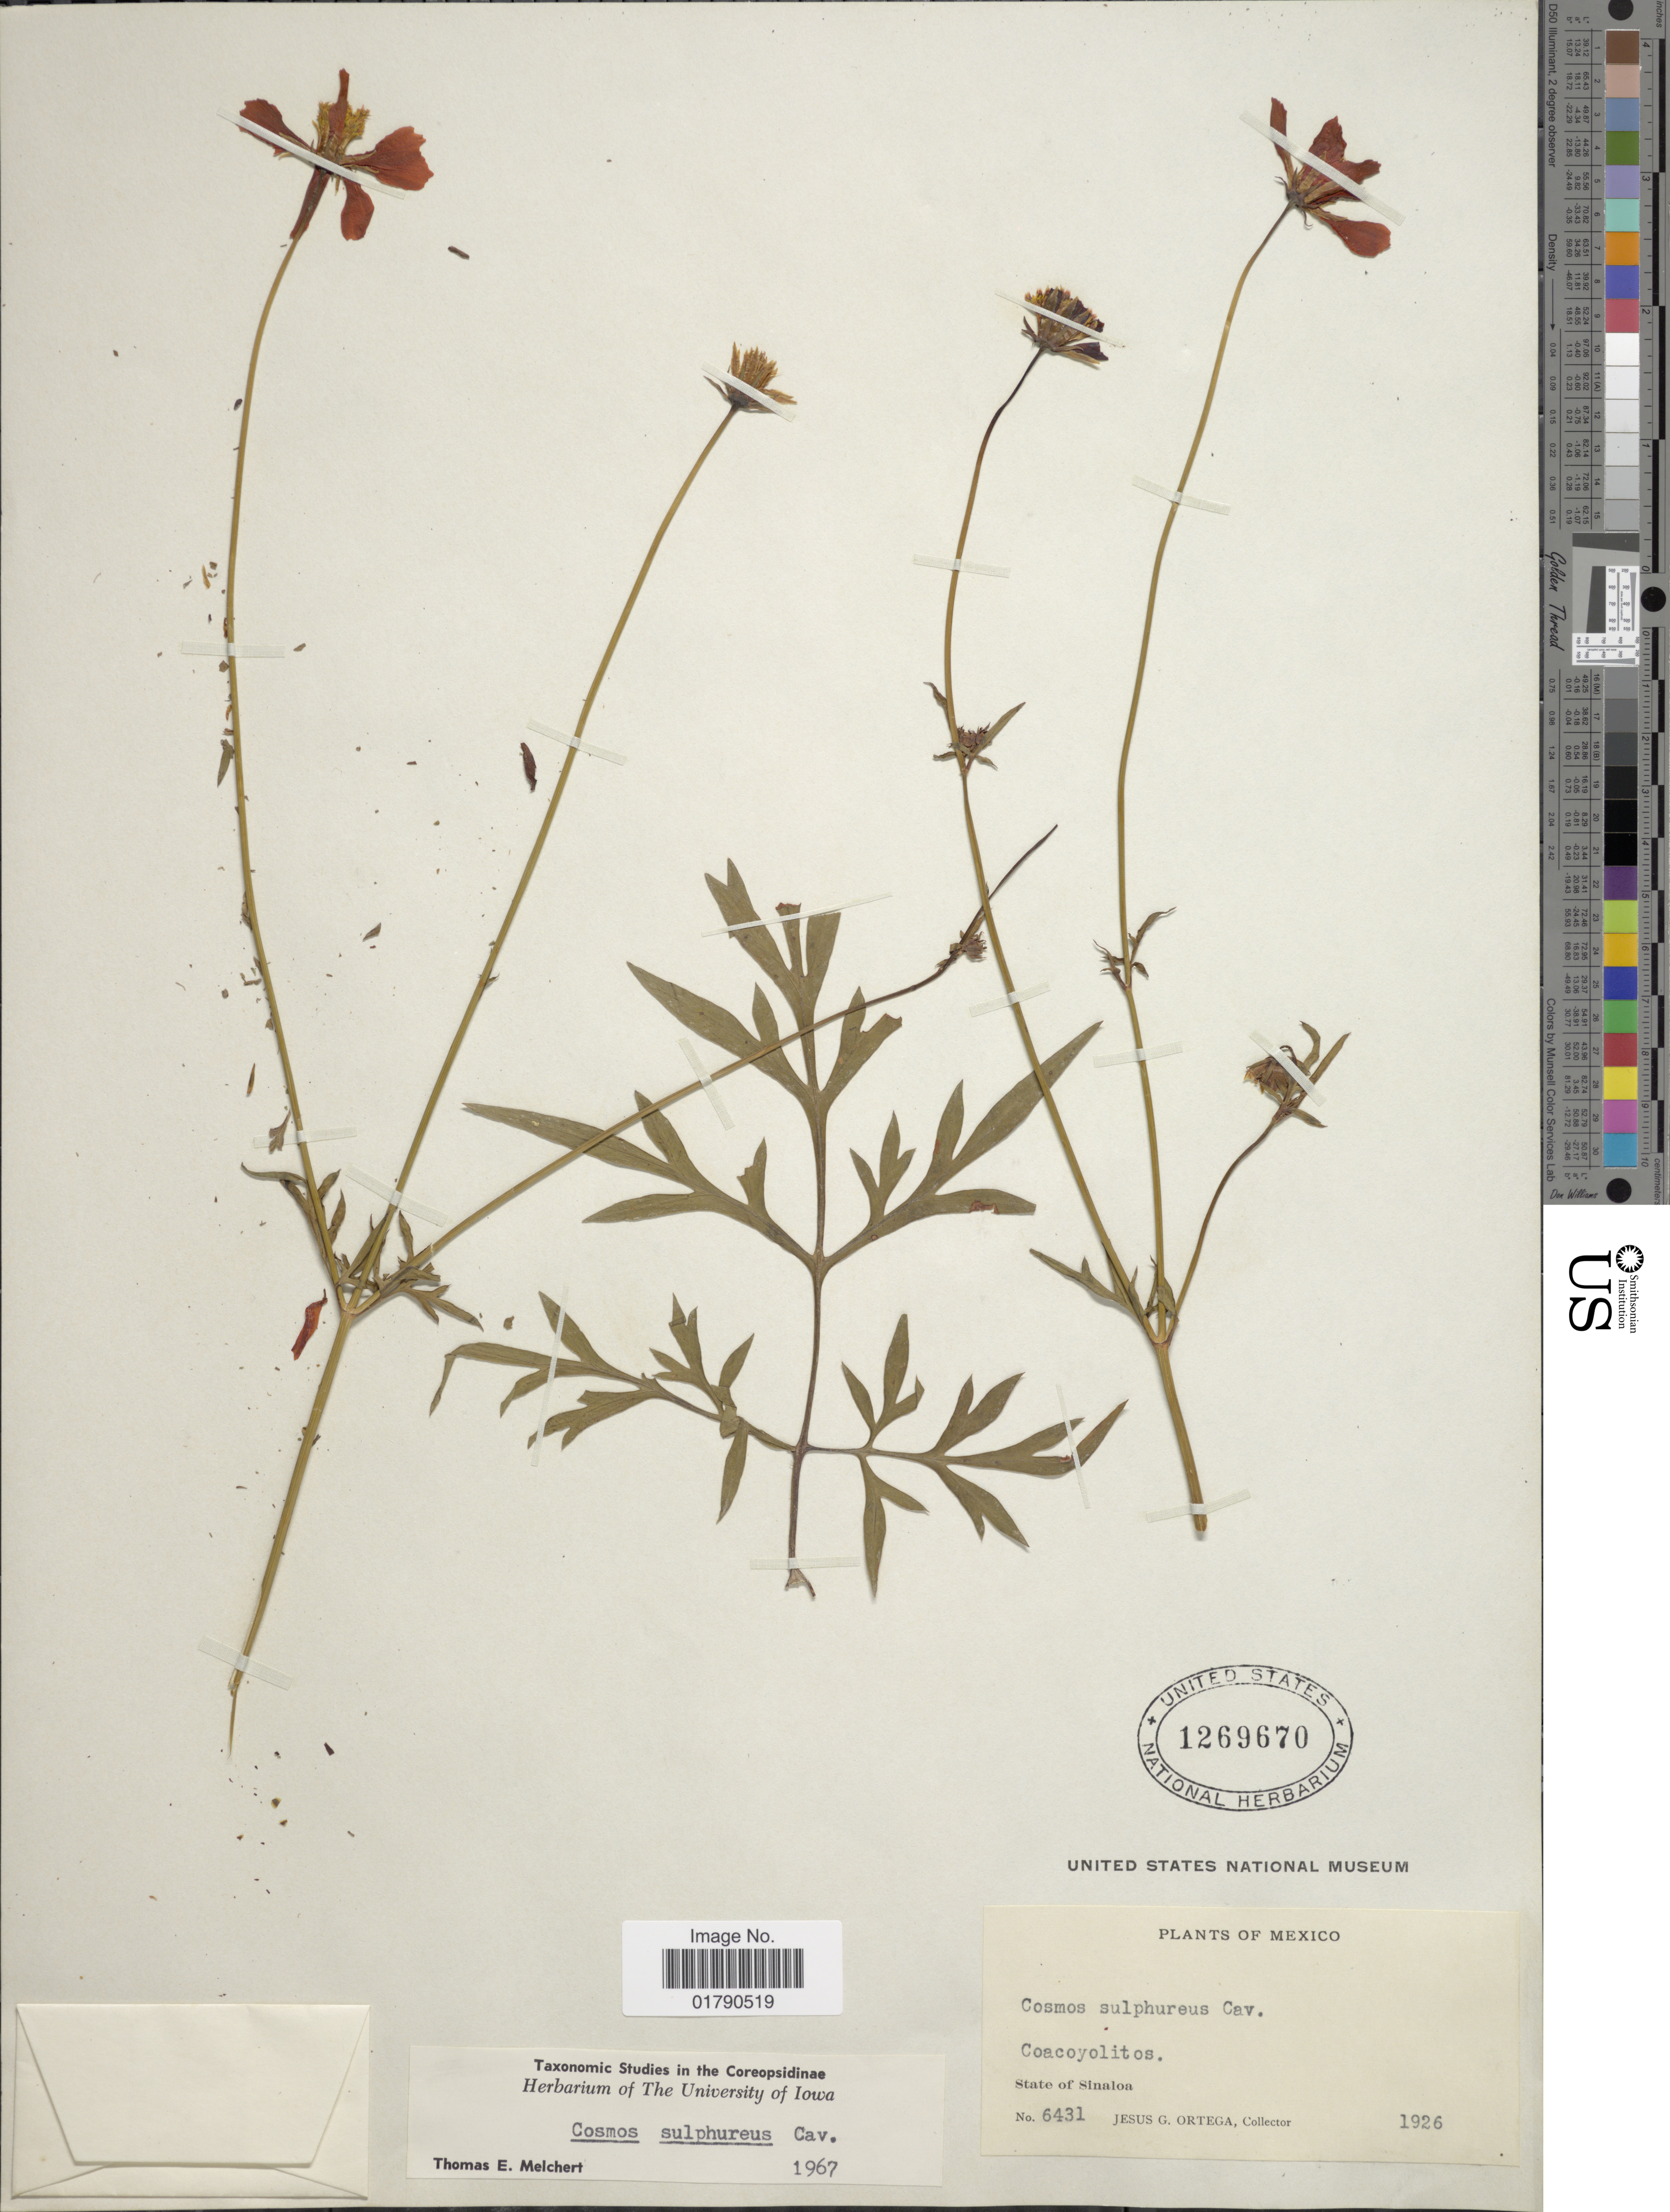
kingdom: Plantae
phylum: Tracheophyta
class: Magnoliopsida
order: Asterales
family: Asteraceae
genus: Cosmos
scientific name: Cosmos sulphureus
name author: Cav.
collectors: J. Ortega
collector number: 6431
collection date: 1926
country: Mexico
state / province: Sinaloa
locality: Coacoyolitos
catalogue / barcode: US 1269670